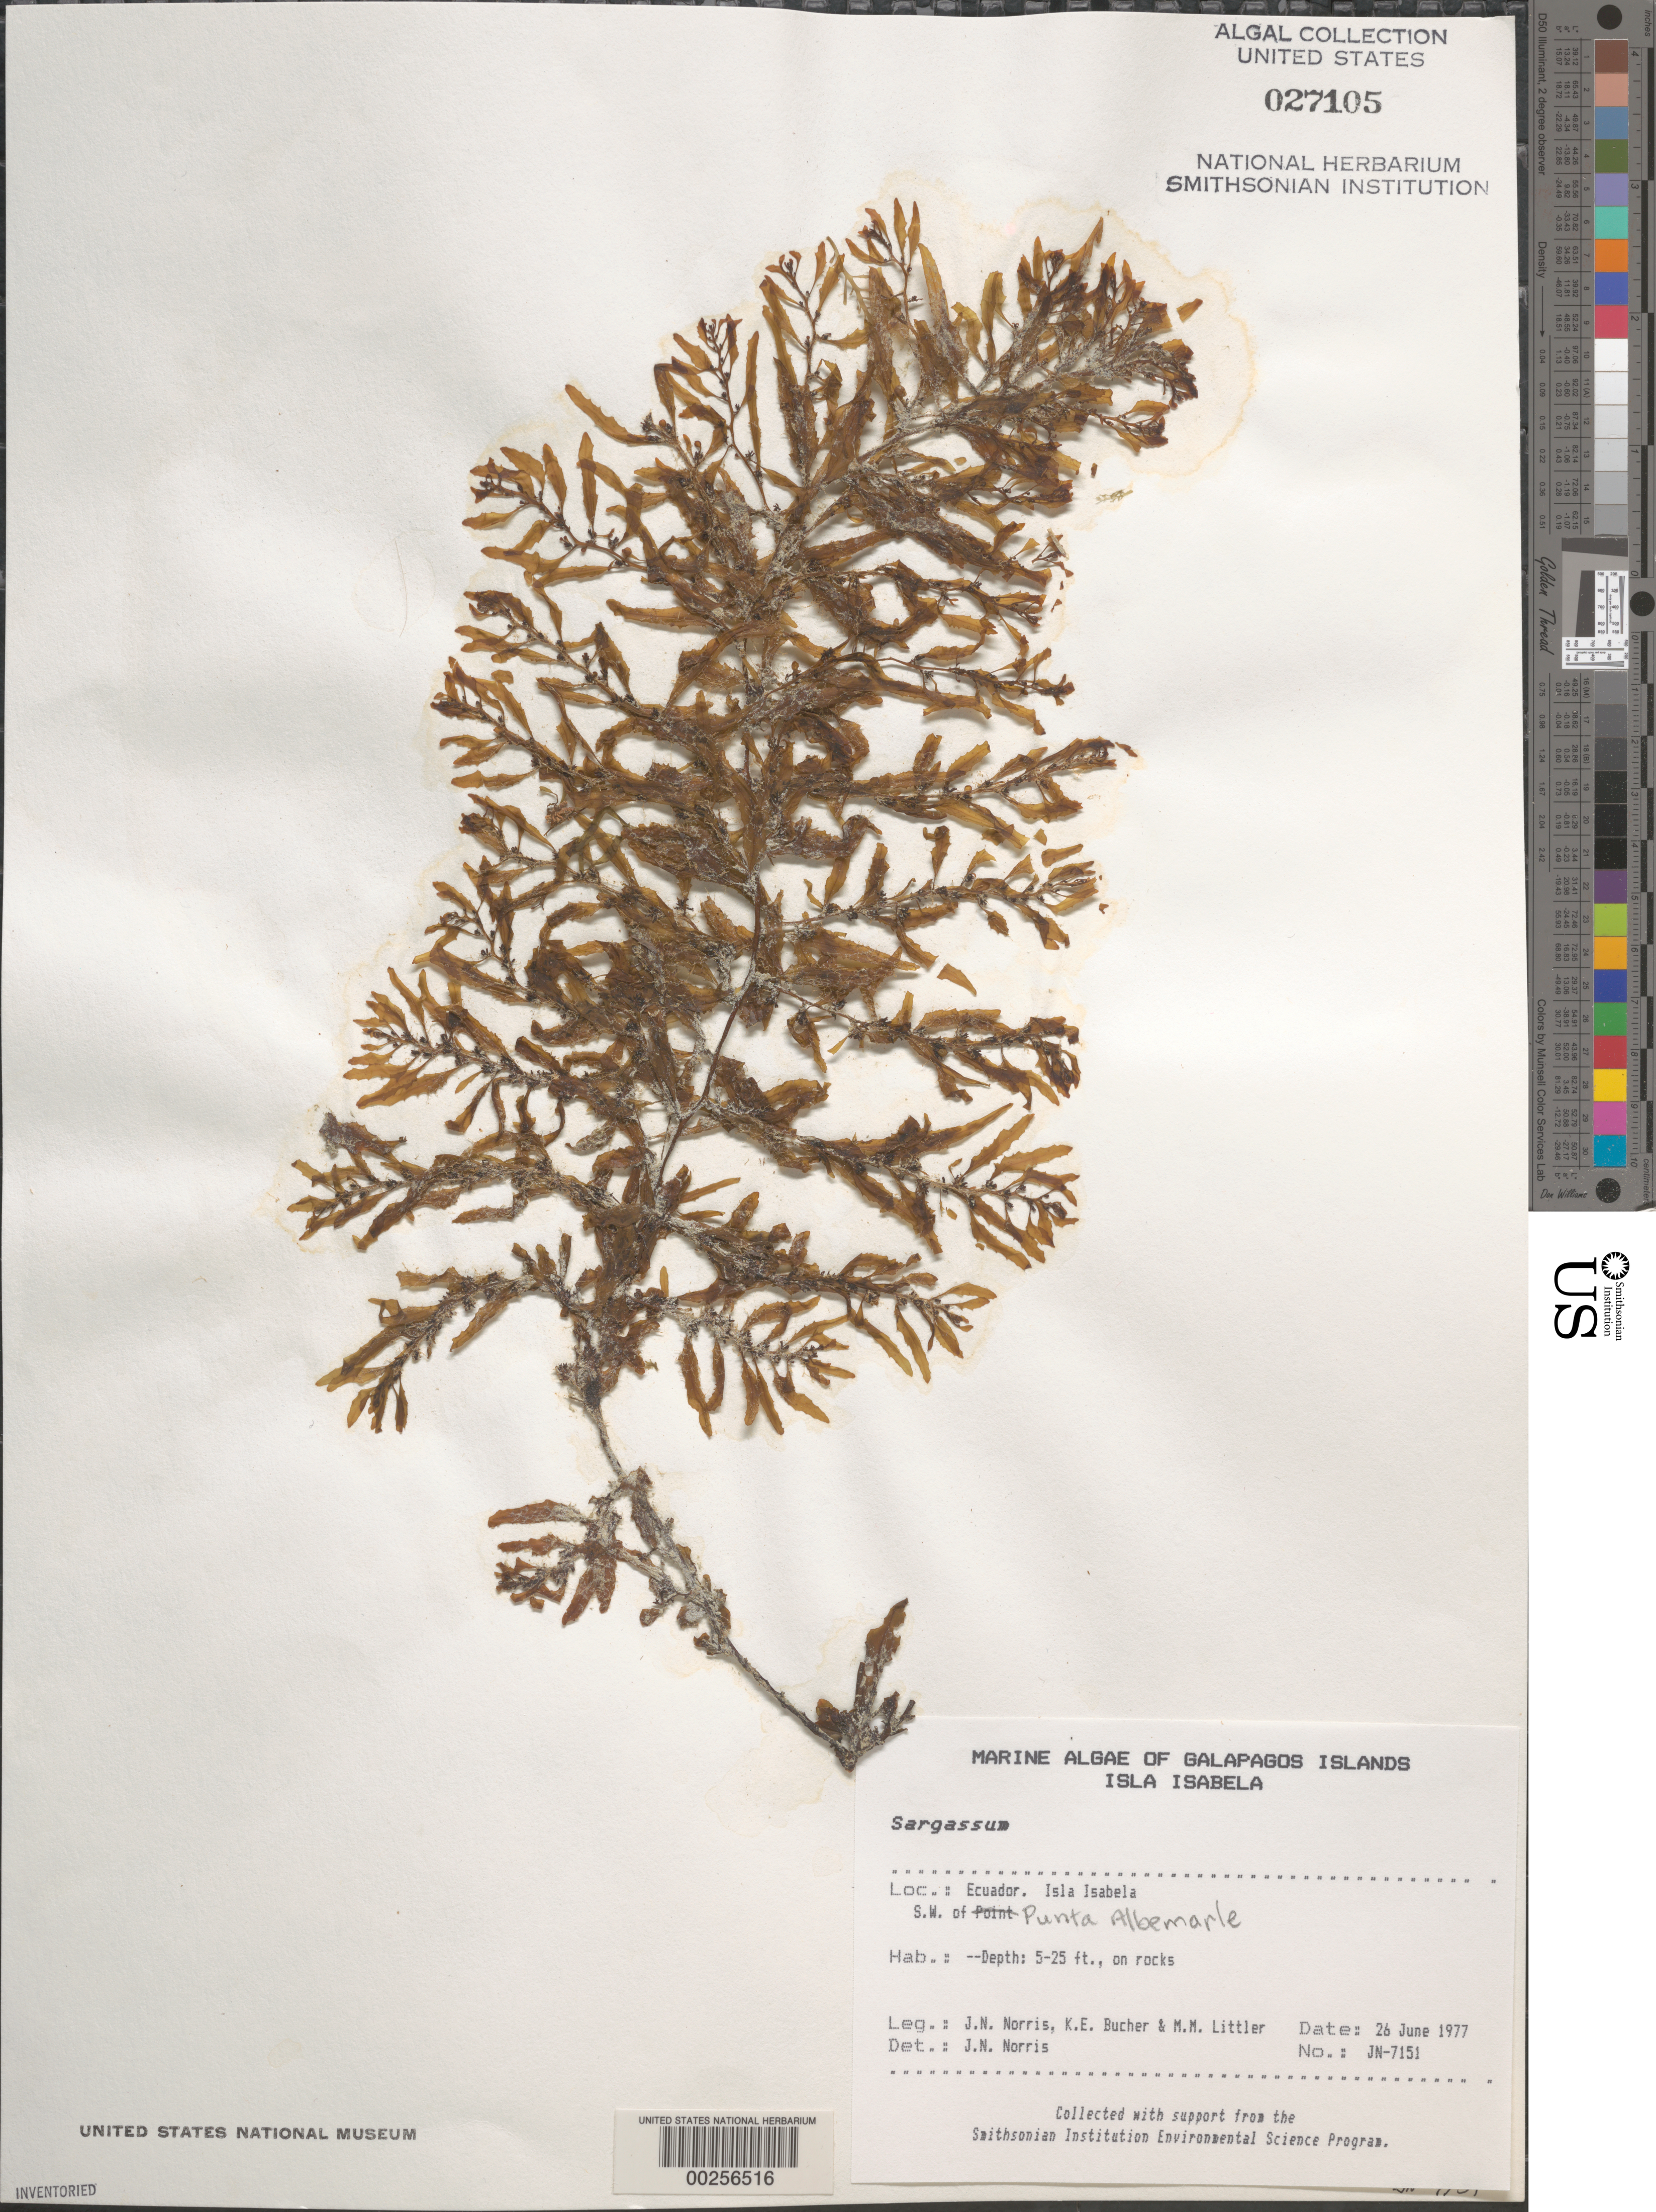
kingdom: Chromista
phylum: Ochrophyta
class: Phaeophyceae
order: Fucales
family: Sargassaceae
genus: Sargassum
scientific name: Sargassum sp.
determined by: Norris, James N.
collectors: J. N. Norris, K. E. Bucher & M. M. Littler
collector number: JN-7151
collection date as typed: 26 Jun 1977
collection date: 1977-06-26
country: Ecuador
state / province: Colón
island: Isabela [Albemarle]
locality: Southwest of Punta Albemarle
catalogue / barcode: US 27105